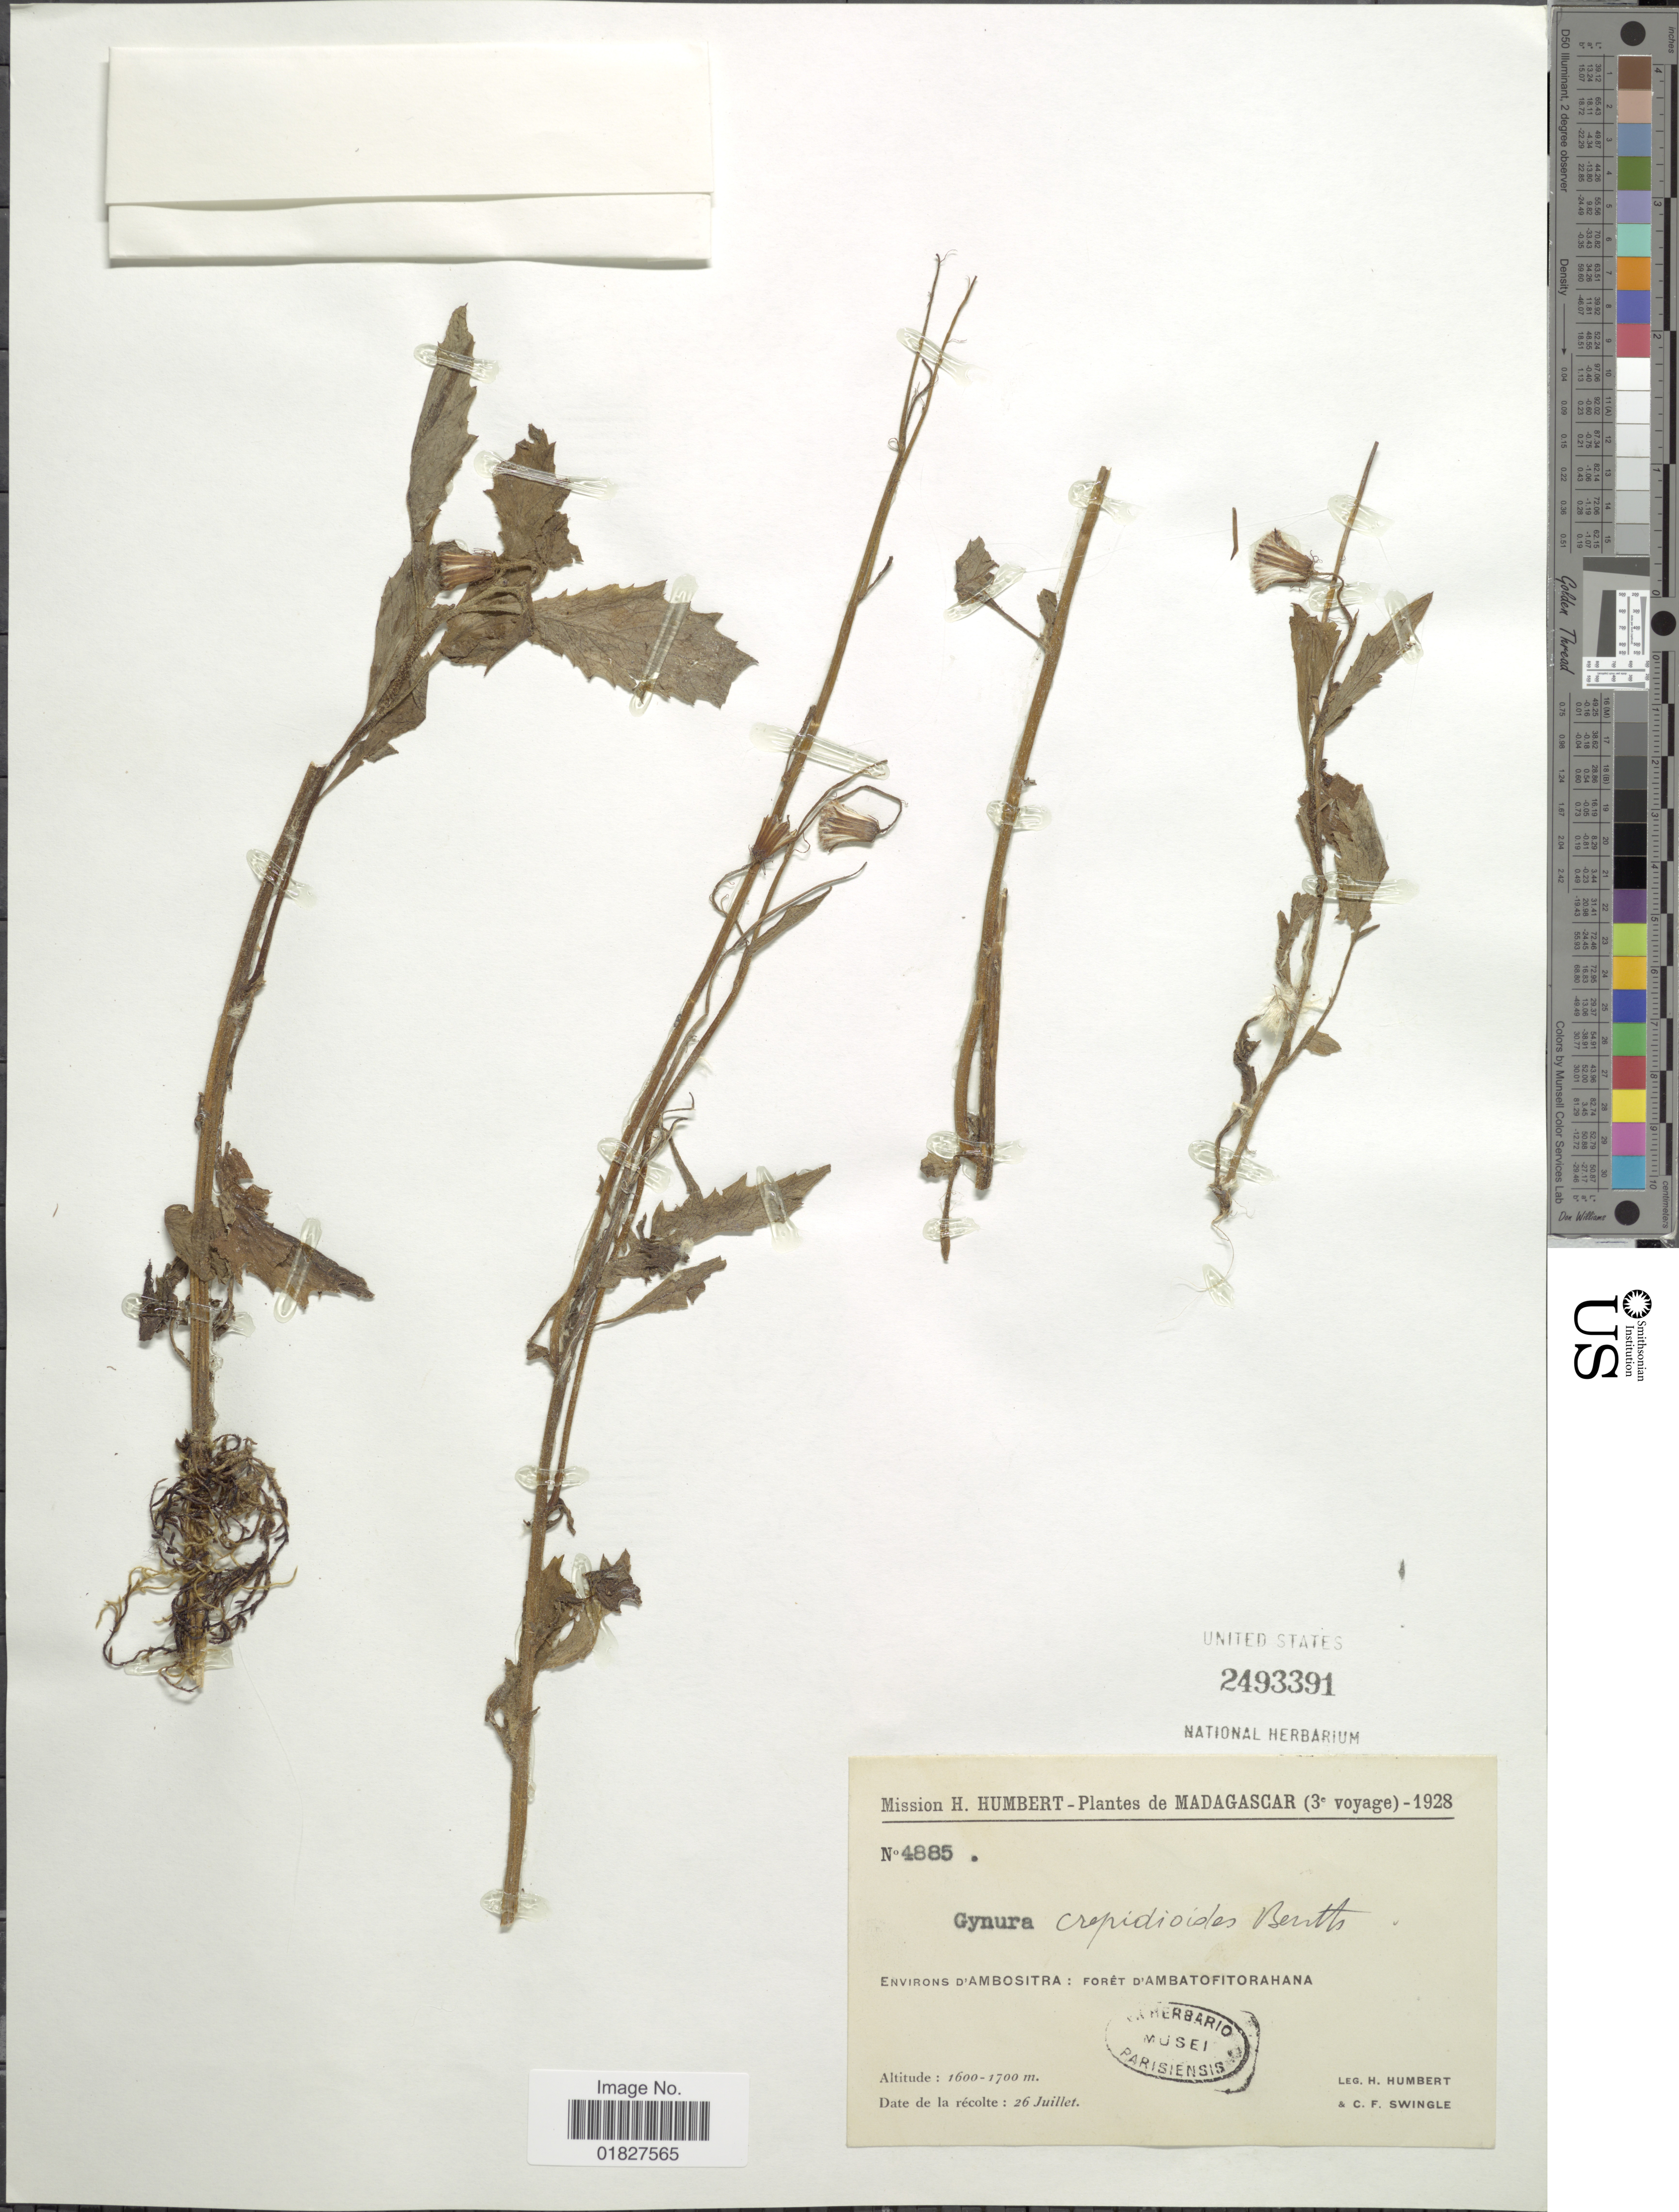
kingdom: Plantae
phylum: Tracheophyta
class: Magnoliopsida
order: Asterales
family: Asteraceae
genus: Crassocephalum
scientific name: Crassocephalum crepidioides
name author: (Benth.) S. Moore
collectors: H. Humbert & C. Swingle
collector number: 4885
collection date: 1928-07-26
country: Madagascar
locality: Environs d'Ambositra, foret d'Ambatofitorahana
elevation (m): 1600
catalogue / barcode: US 2493391